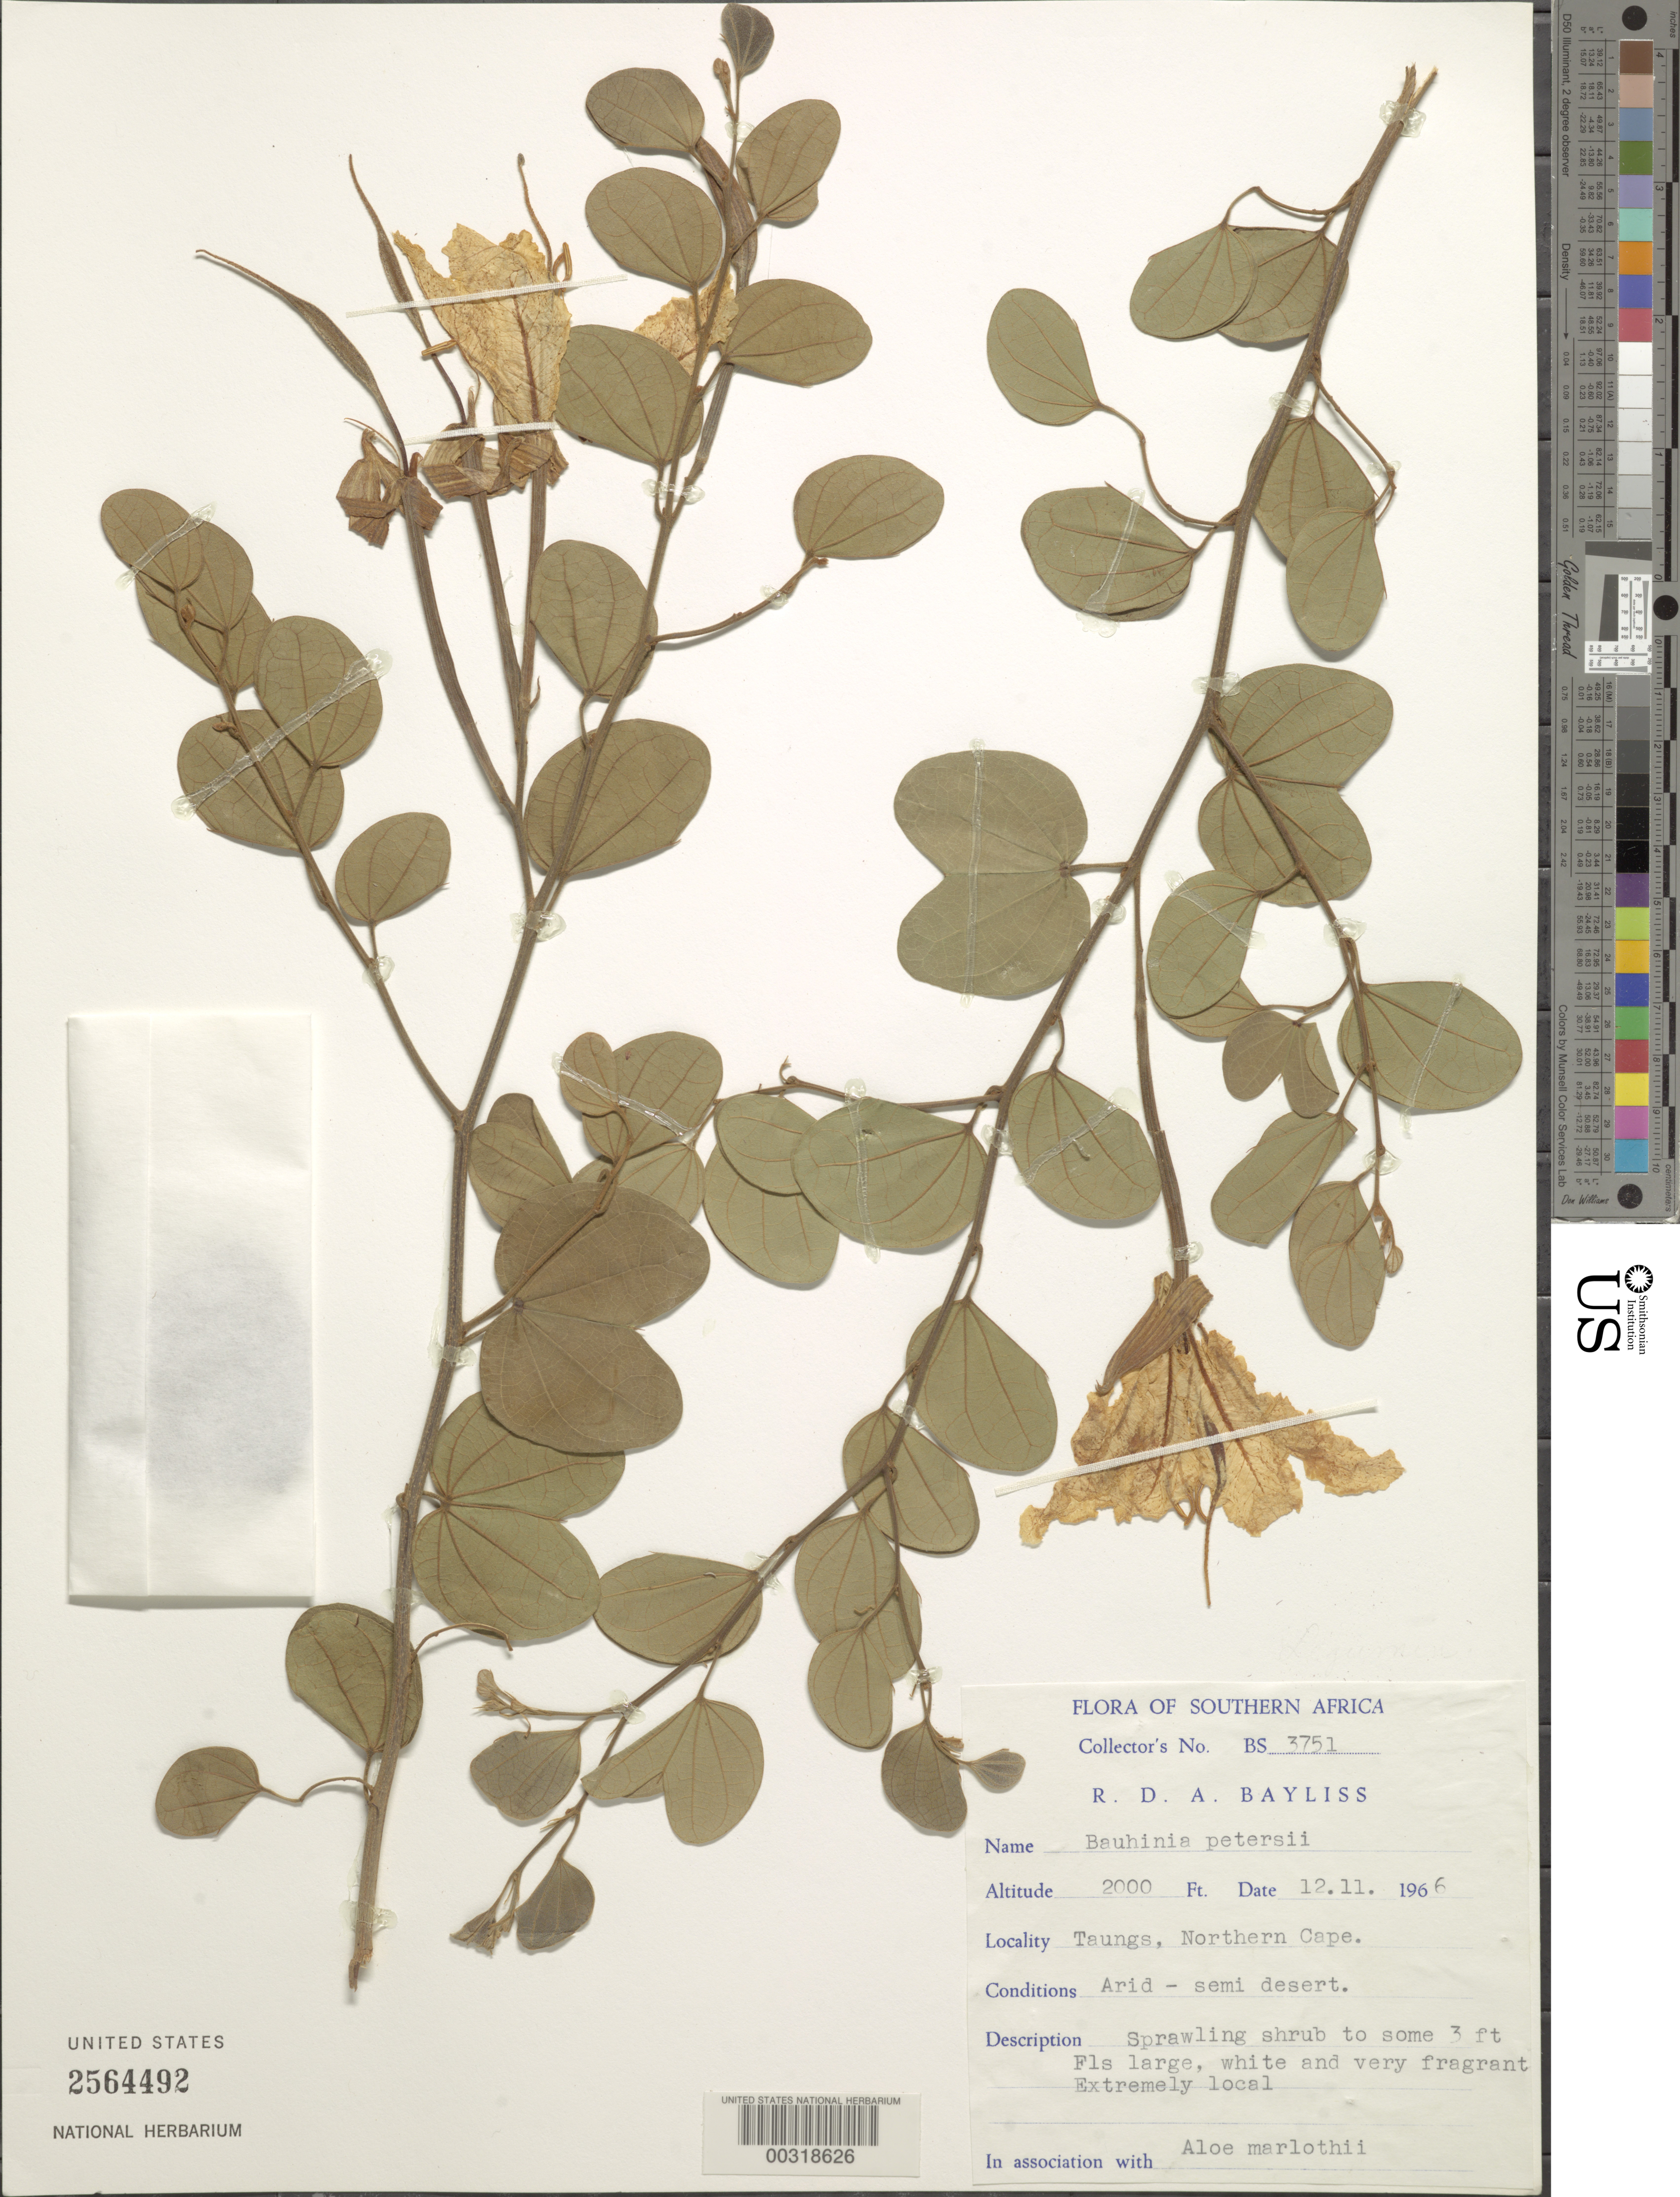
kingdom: Plantae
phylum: Tracheophyta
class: Magnoliopsida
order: Fabales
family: Fabaceae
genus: Bauhinia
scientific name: Bauhinia petersiana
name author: Bolle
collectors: R. D. Bayliss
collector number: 3751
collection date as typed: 12 Nov 1966 or 11 Dec 1966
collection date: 1966-11-12 or 1966-12-11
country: South Africa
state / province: Northern Cape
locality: Taungs, northern cape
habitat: Arid - semi desert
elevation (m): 610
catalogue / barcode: US 2564492